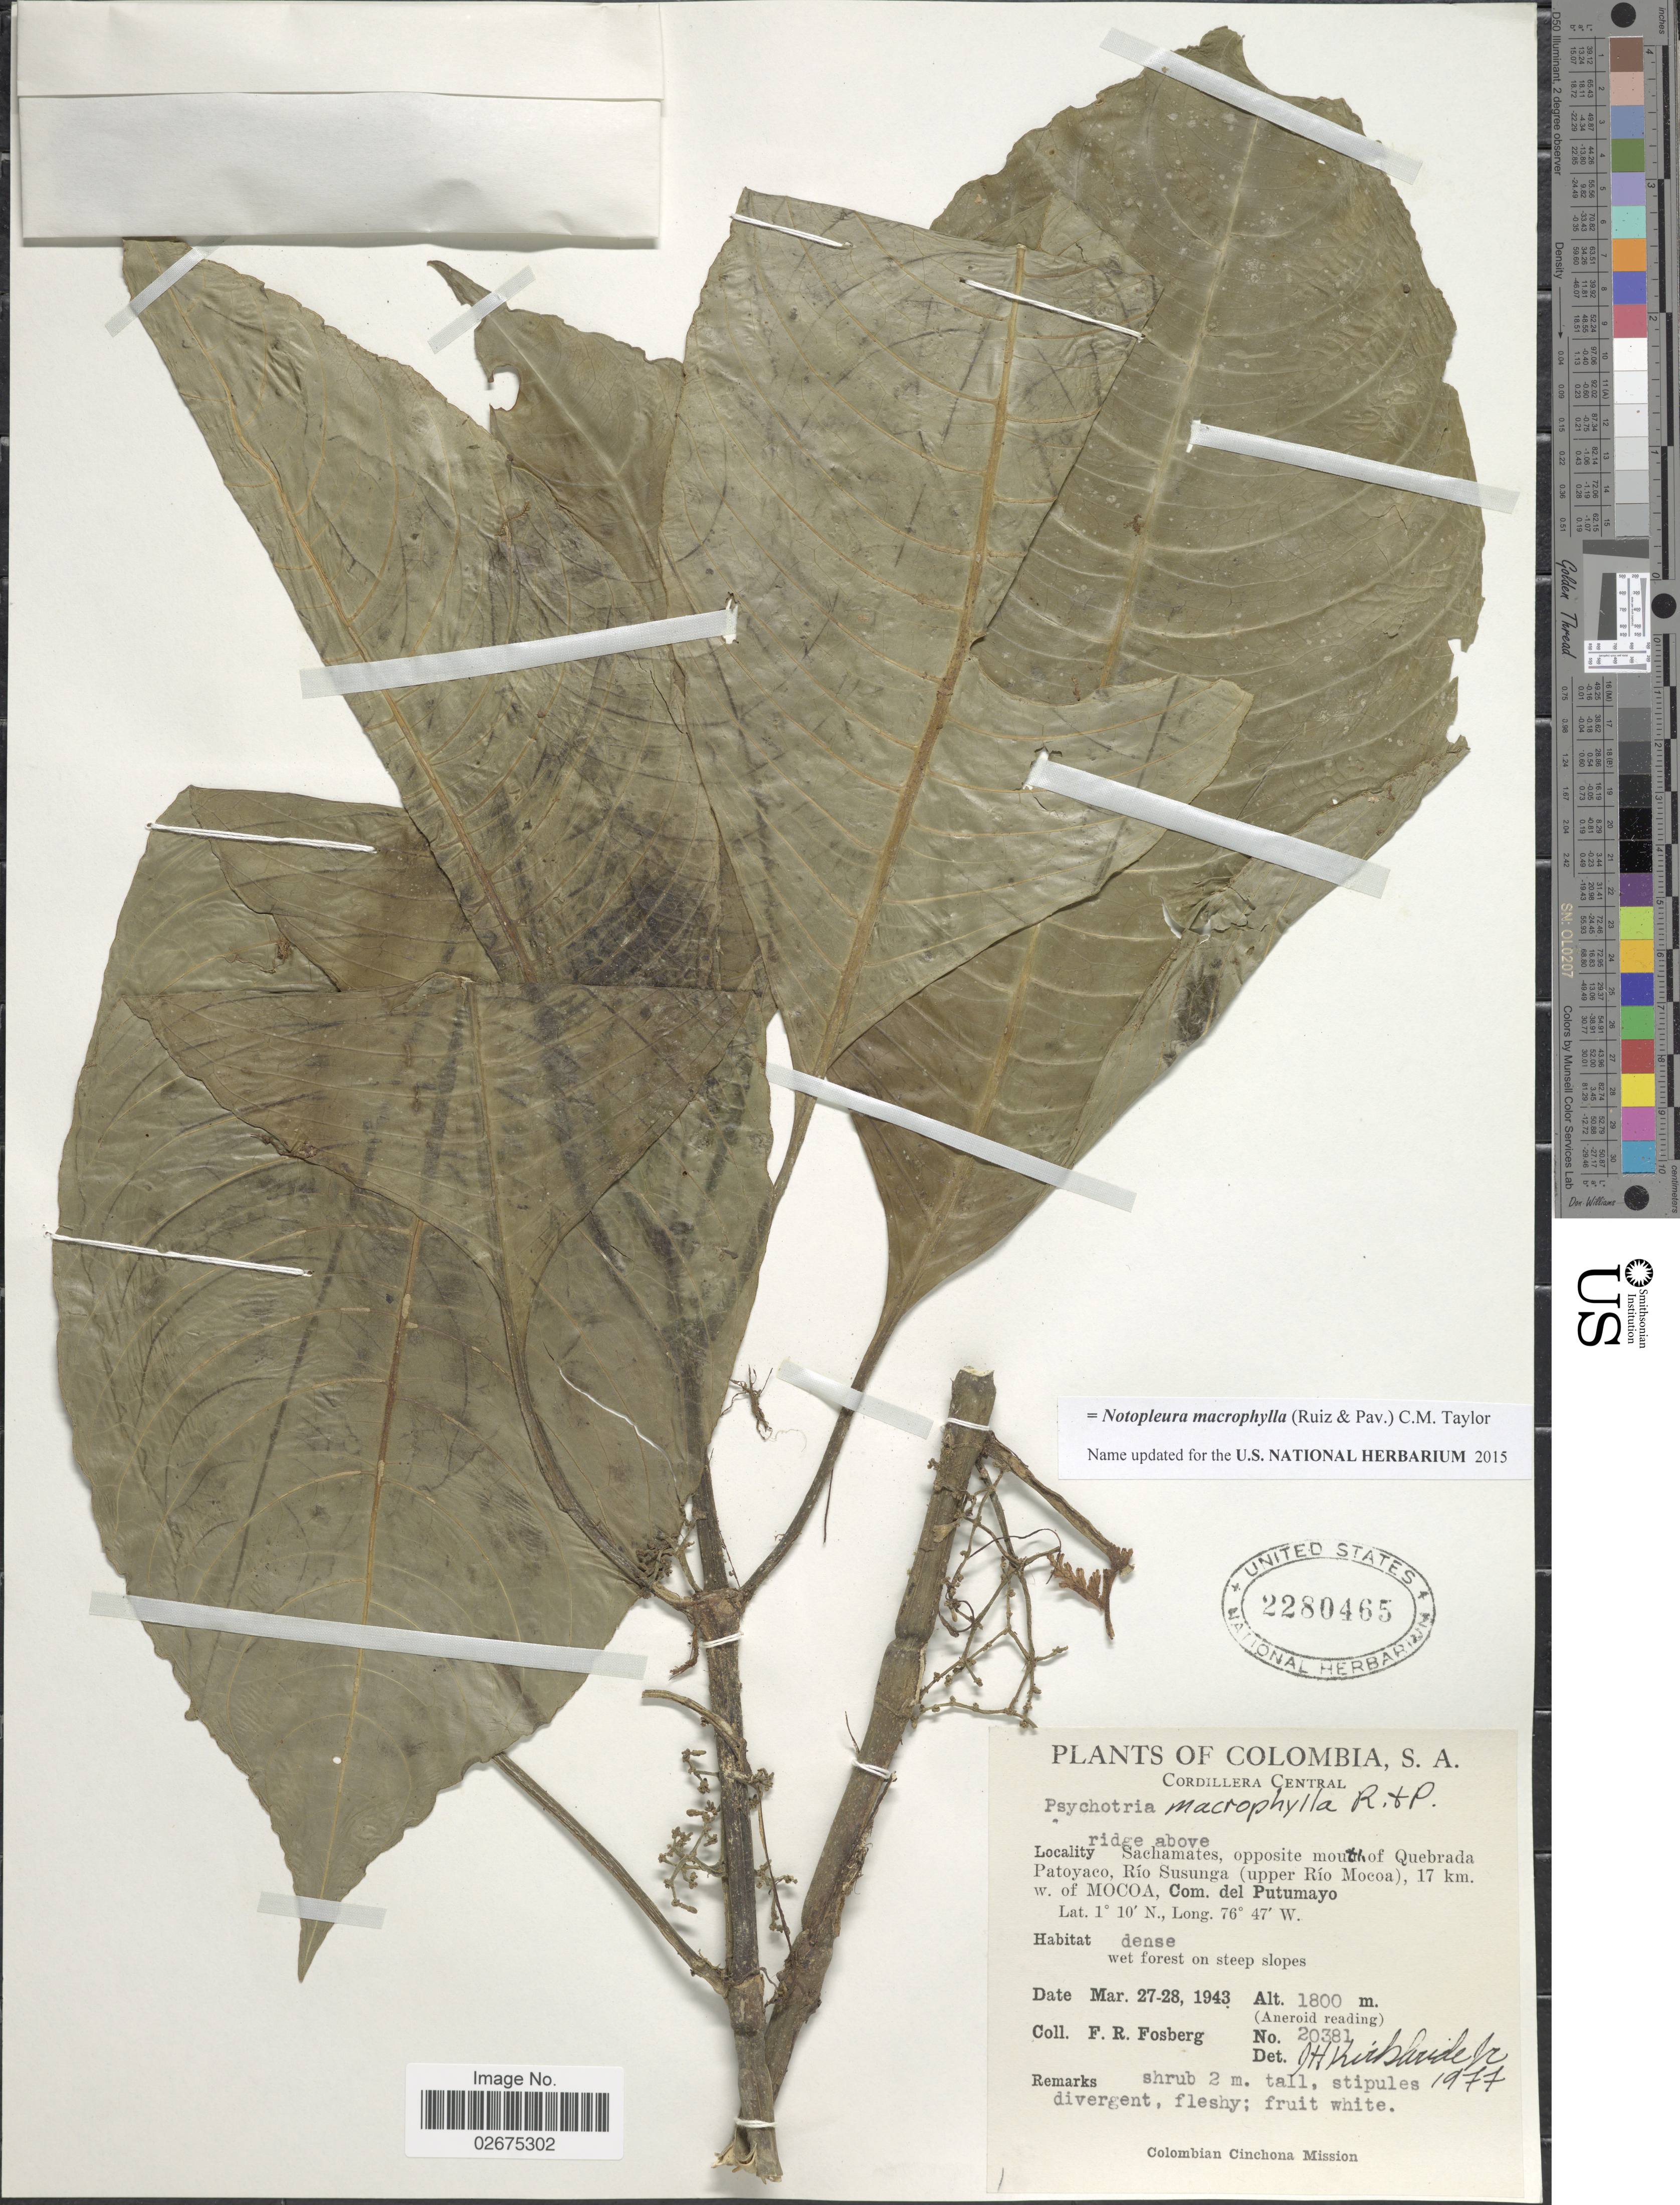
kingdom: Plantae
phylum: Tracheophyta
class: Magnoliopsida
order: Gentianales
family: Rubiaceae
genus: Notopleura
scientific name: Notopleura macrophylla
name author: (Ruiz & Pav.) C.M. Taylor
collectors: F. R. Fosberg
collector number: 20381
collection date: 1943-03-27/1943-03-28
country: Colombia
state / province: Putumayo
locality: Cordillera Oriental, ridge baove Sachamates, opposite mouth of Quebrada Patoyaco, Río Susunga (upper Río Mocoa), 17 km w of Mocoa, Com del Putumayo, dense wet forest on steep slopes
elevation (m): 1800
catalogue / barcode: US 2280465